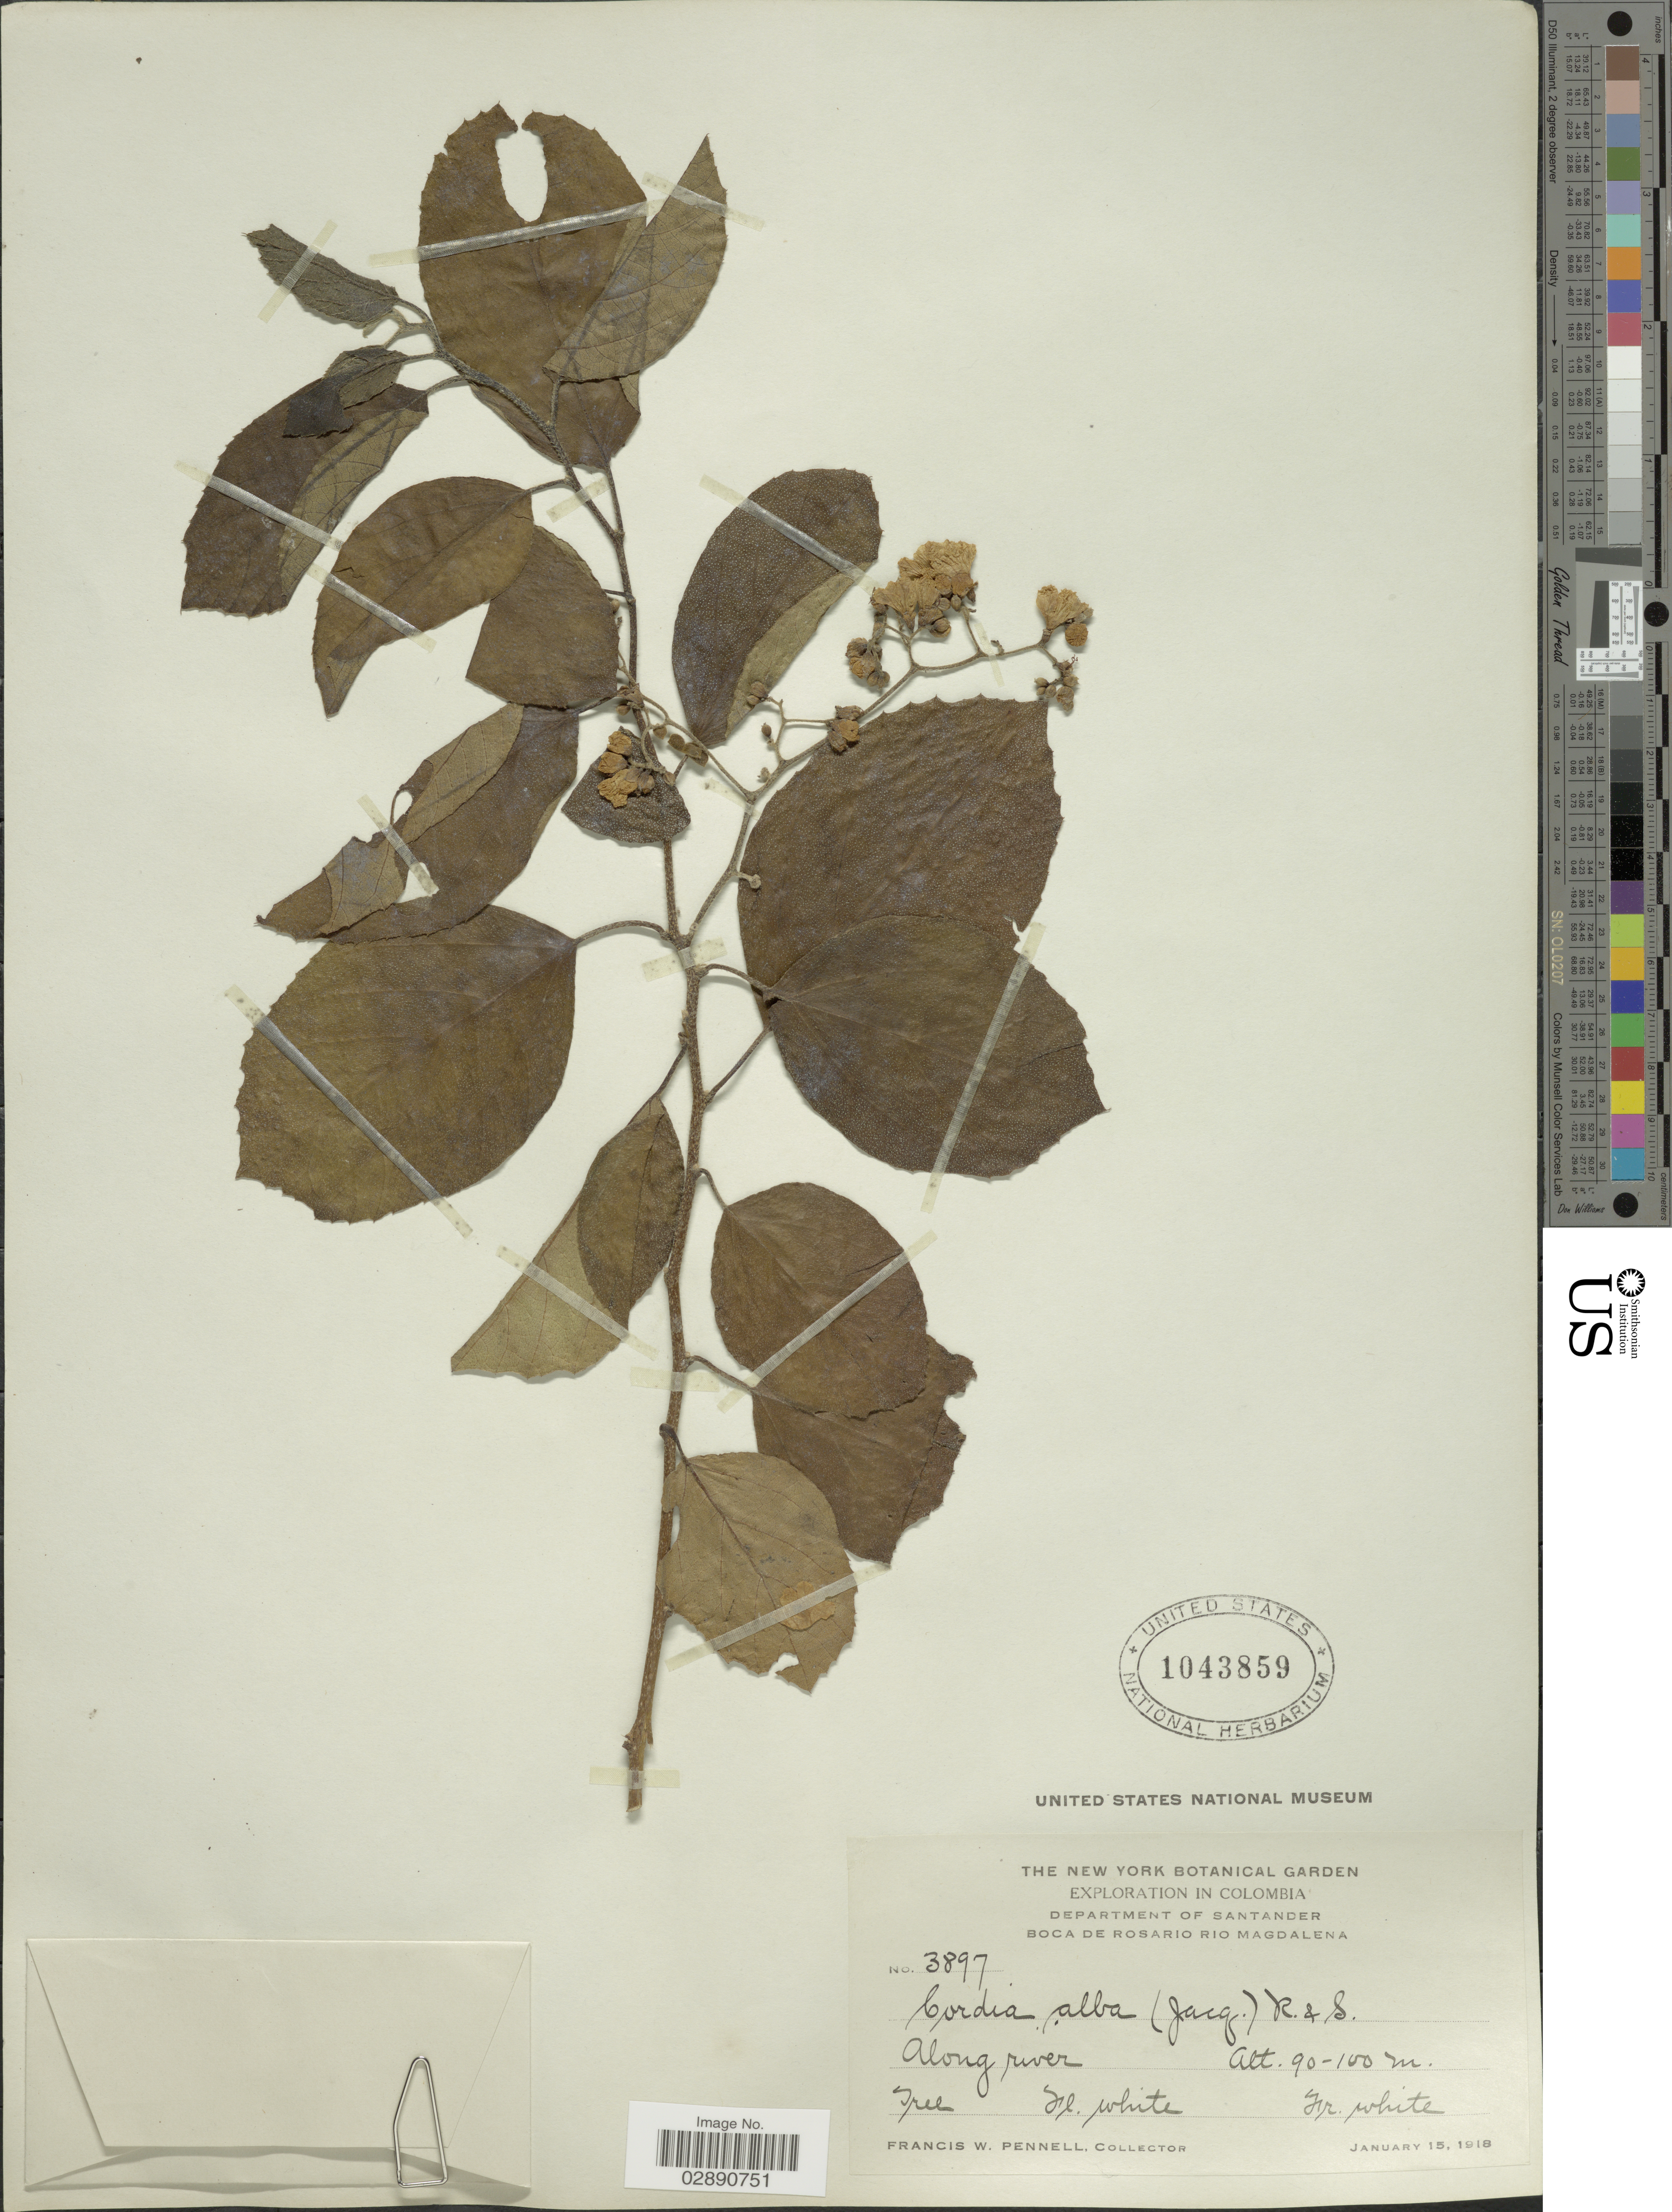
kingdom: Plantae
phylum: Tracheophyta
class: Magnoliopsida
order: Boraginales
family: Cordiaceae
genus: Cordia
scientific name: Cordia dentata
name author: Poir.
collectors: F. W. Pennell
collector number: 3897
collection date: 1918-01-15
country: Colombia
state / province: Santander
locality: Department of Santander. Boca de Rosario Rio Magdalena.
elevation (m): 90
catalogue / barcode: US 1043859